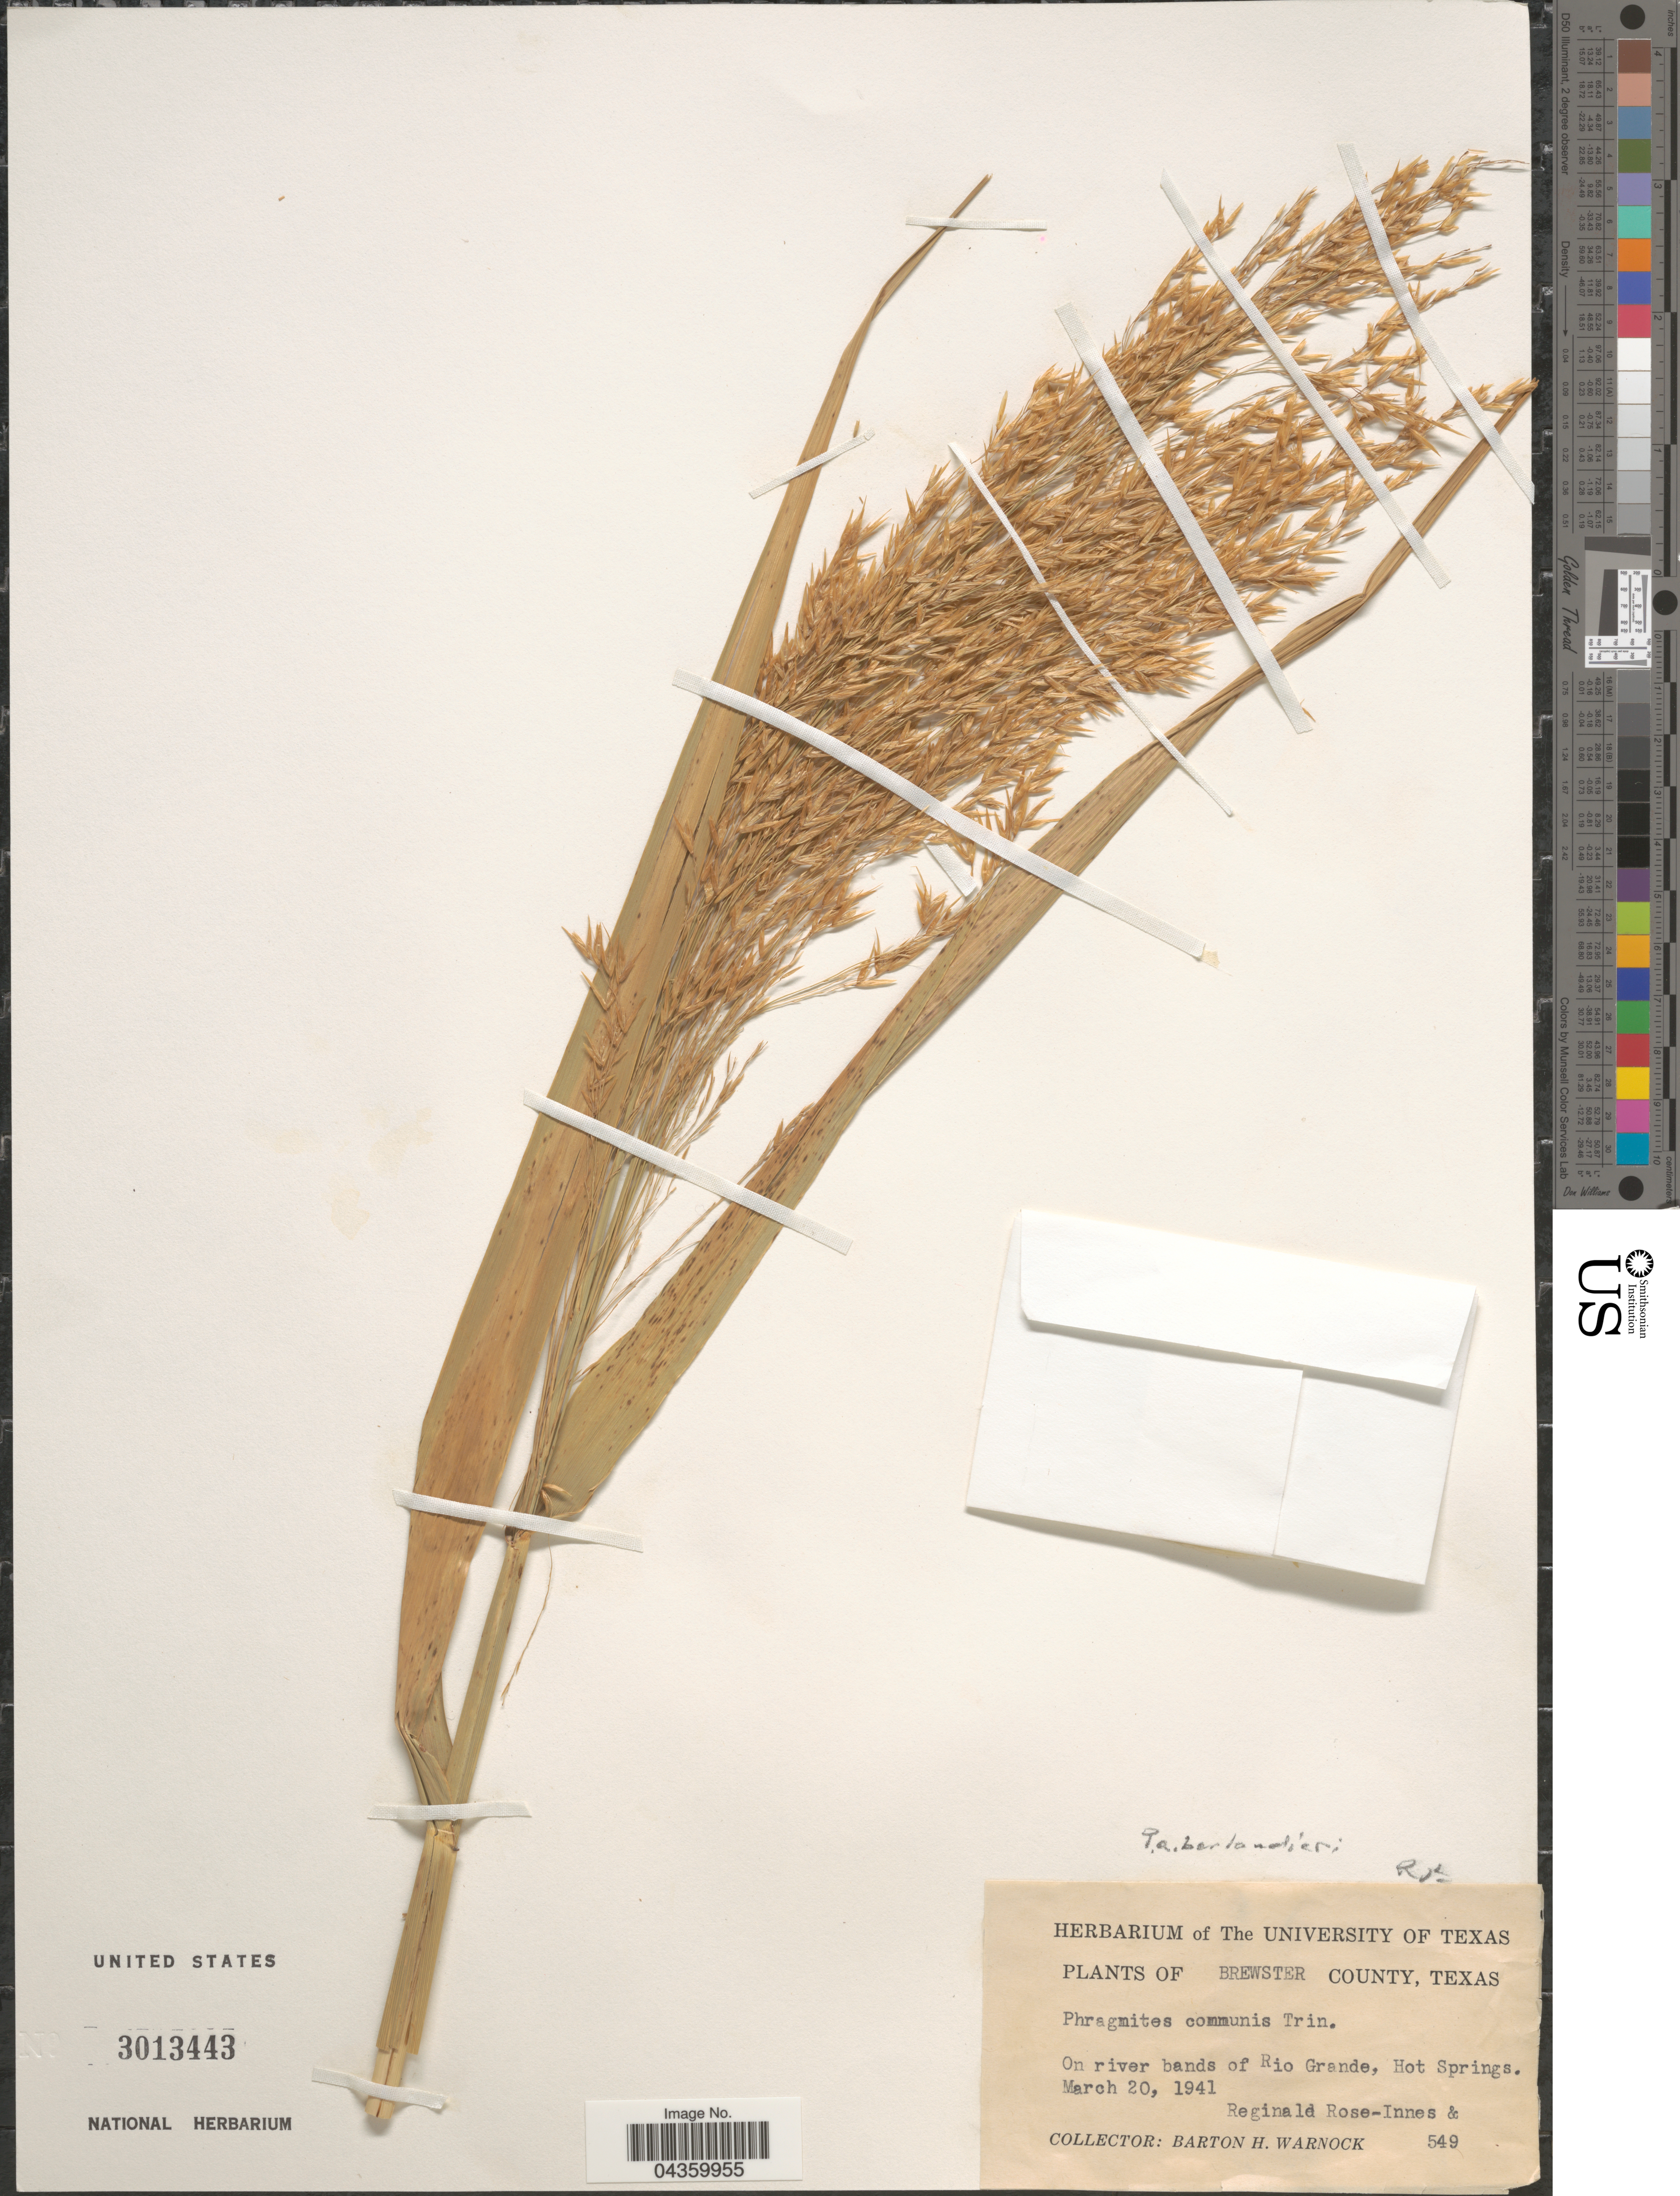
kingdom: Plantae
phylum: Tracheophyta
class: Liliopsida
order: Poales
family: Poaceae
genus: Phragmites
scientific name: Phragmites australis subsp. berlandieri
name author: (E. Fourn.) Saltonstall & Hauber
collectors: R. Rose-Innes & B. H. Warnock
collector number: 549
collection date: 1941-03-20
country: United States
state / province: Texas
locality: Brewster County. On river bands of Rio Grande, Hot Springs.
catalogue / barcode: US 3013443